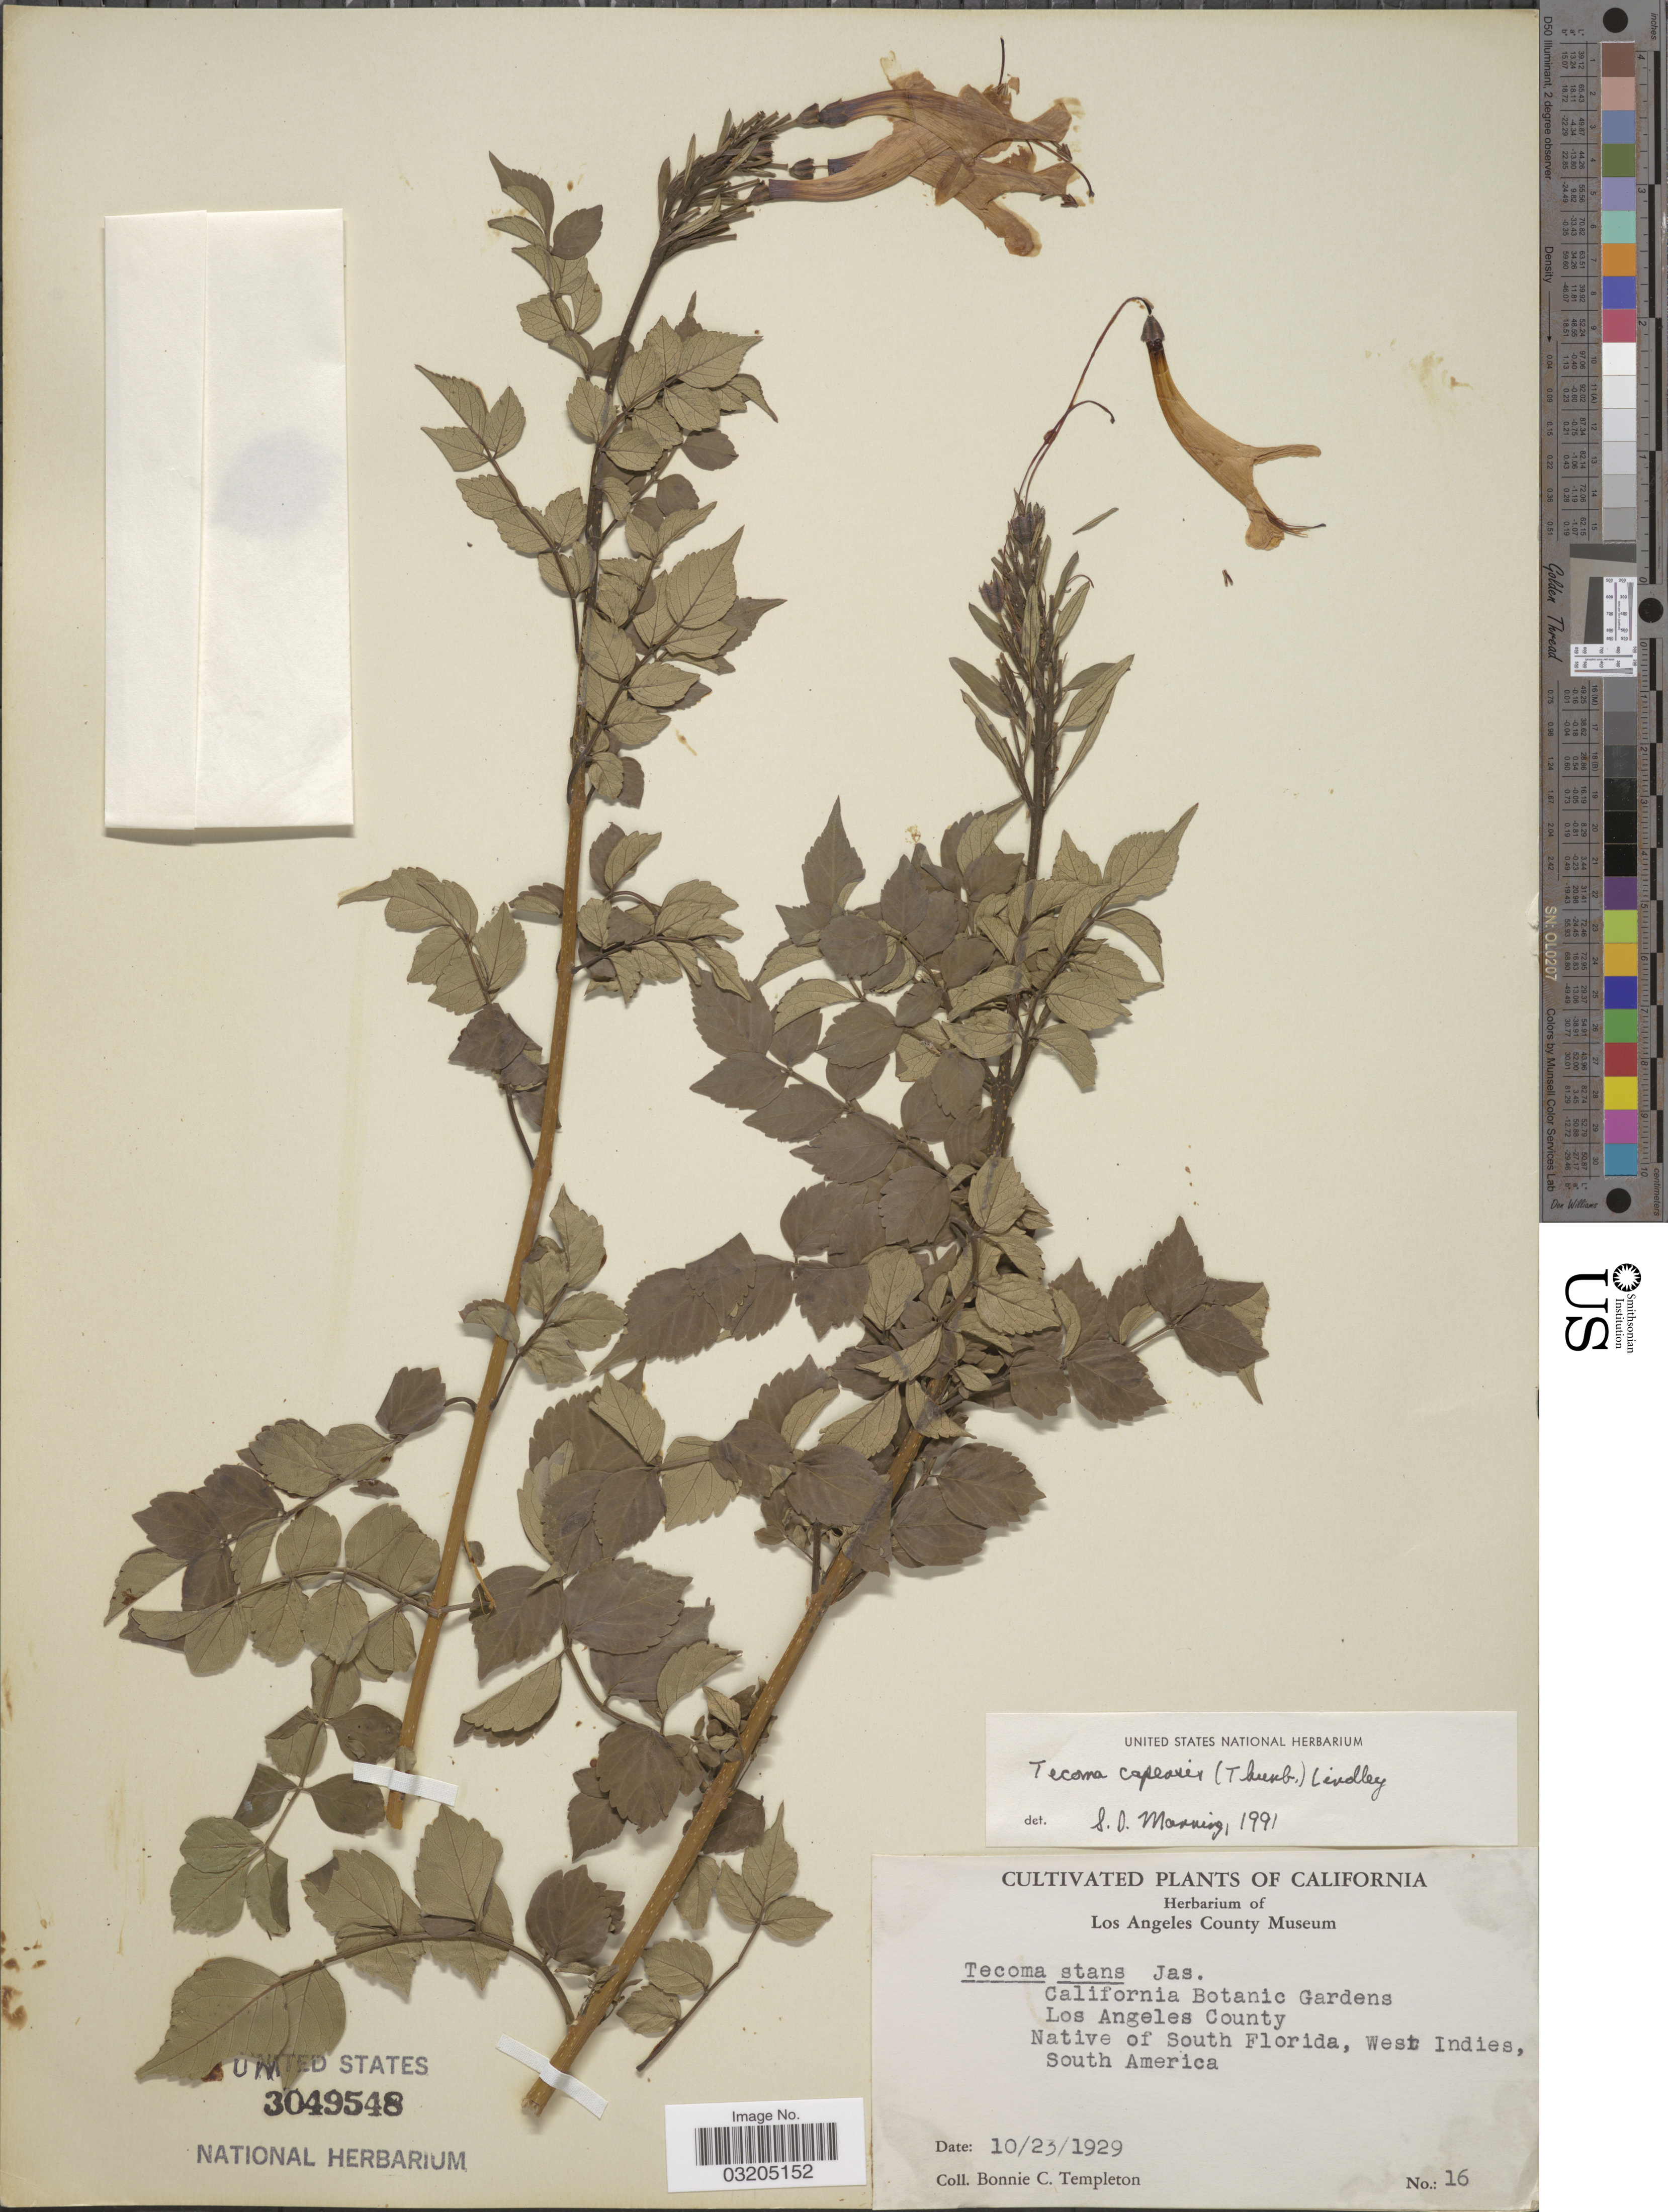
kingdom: Plantae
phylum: Tracheophyta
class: Magnoliopsida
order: Lamiales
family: Bignoniaceae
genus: Tecoma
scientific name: Tecoma capensis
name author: (Thunb.) Lindl.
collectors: B. Templeton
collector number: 16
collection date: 1929-10-23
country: United States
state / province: California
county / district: Los Angeles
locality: California Botanic Gardens, Los Angeles County.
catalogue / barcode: US 3049548